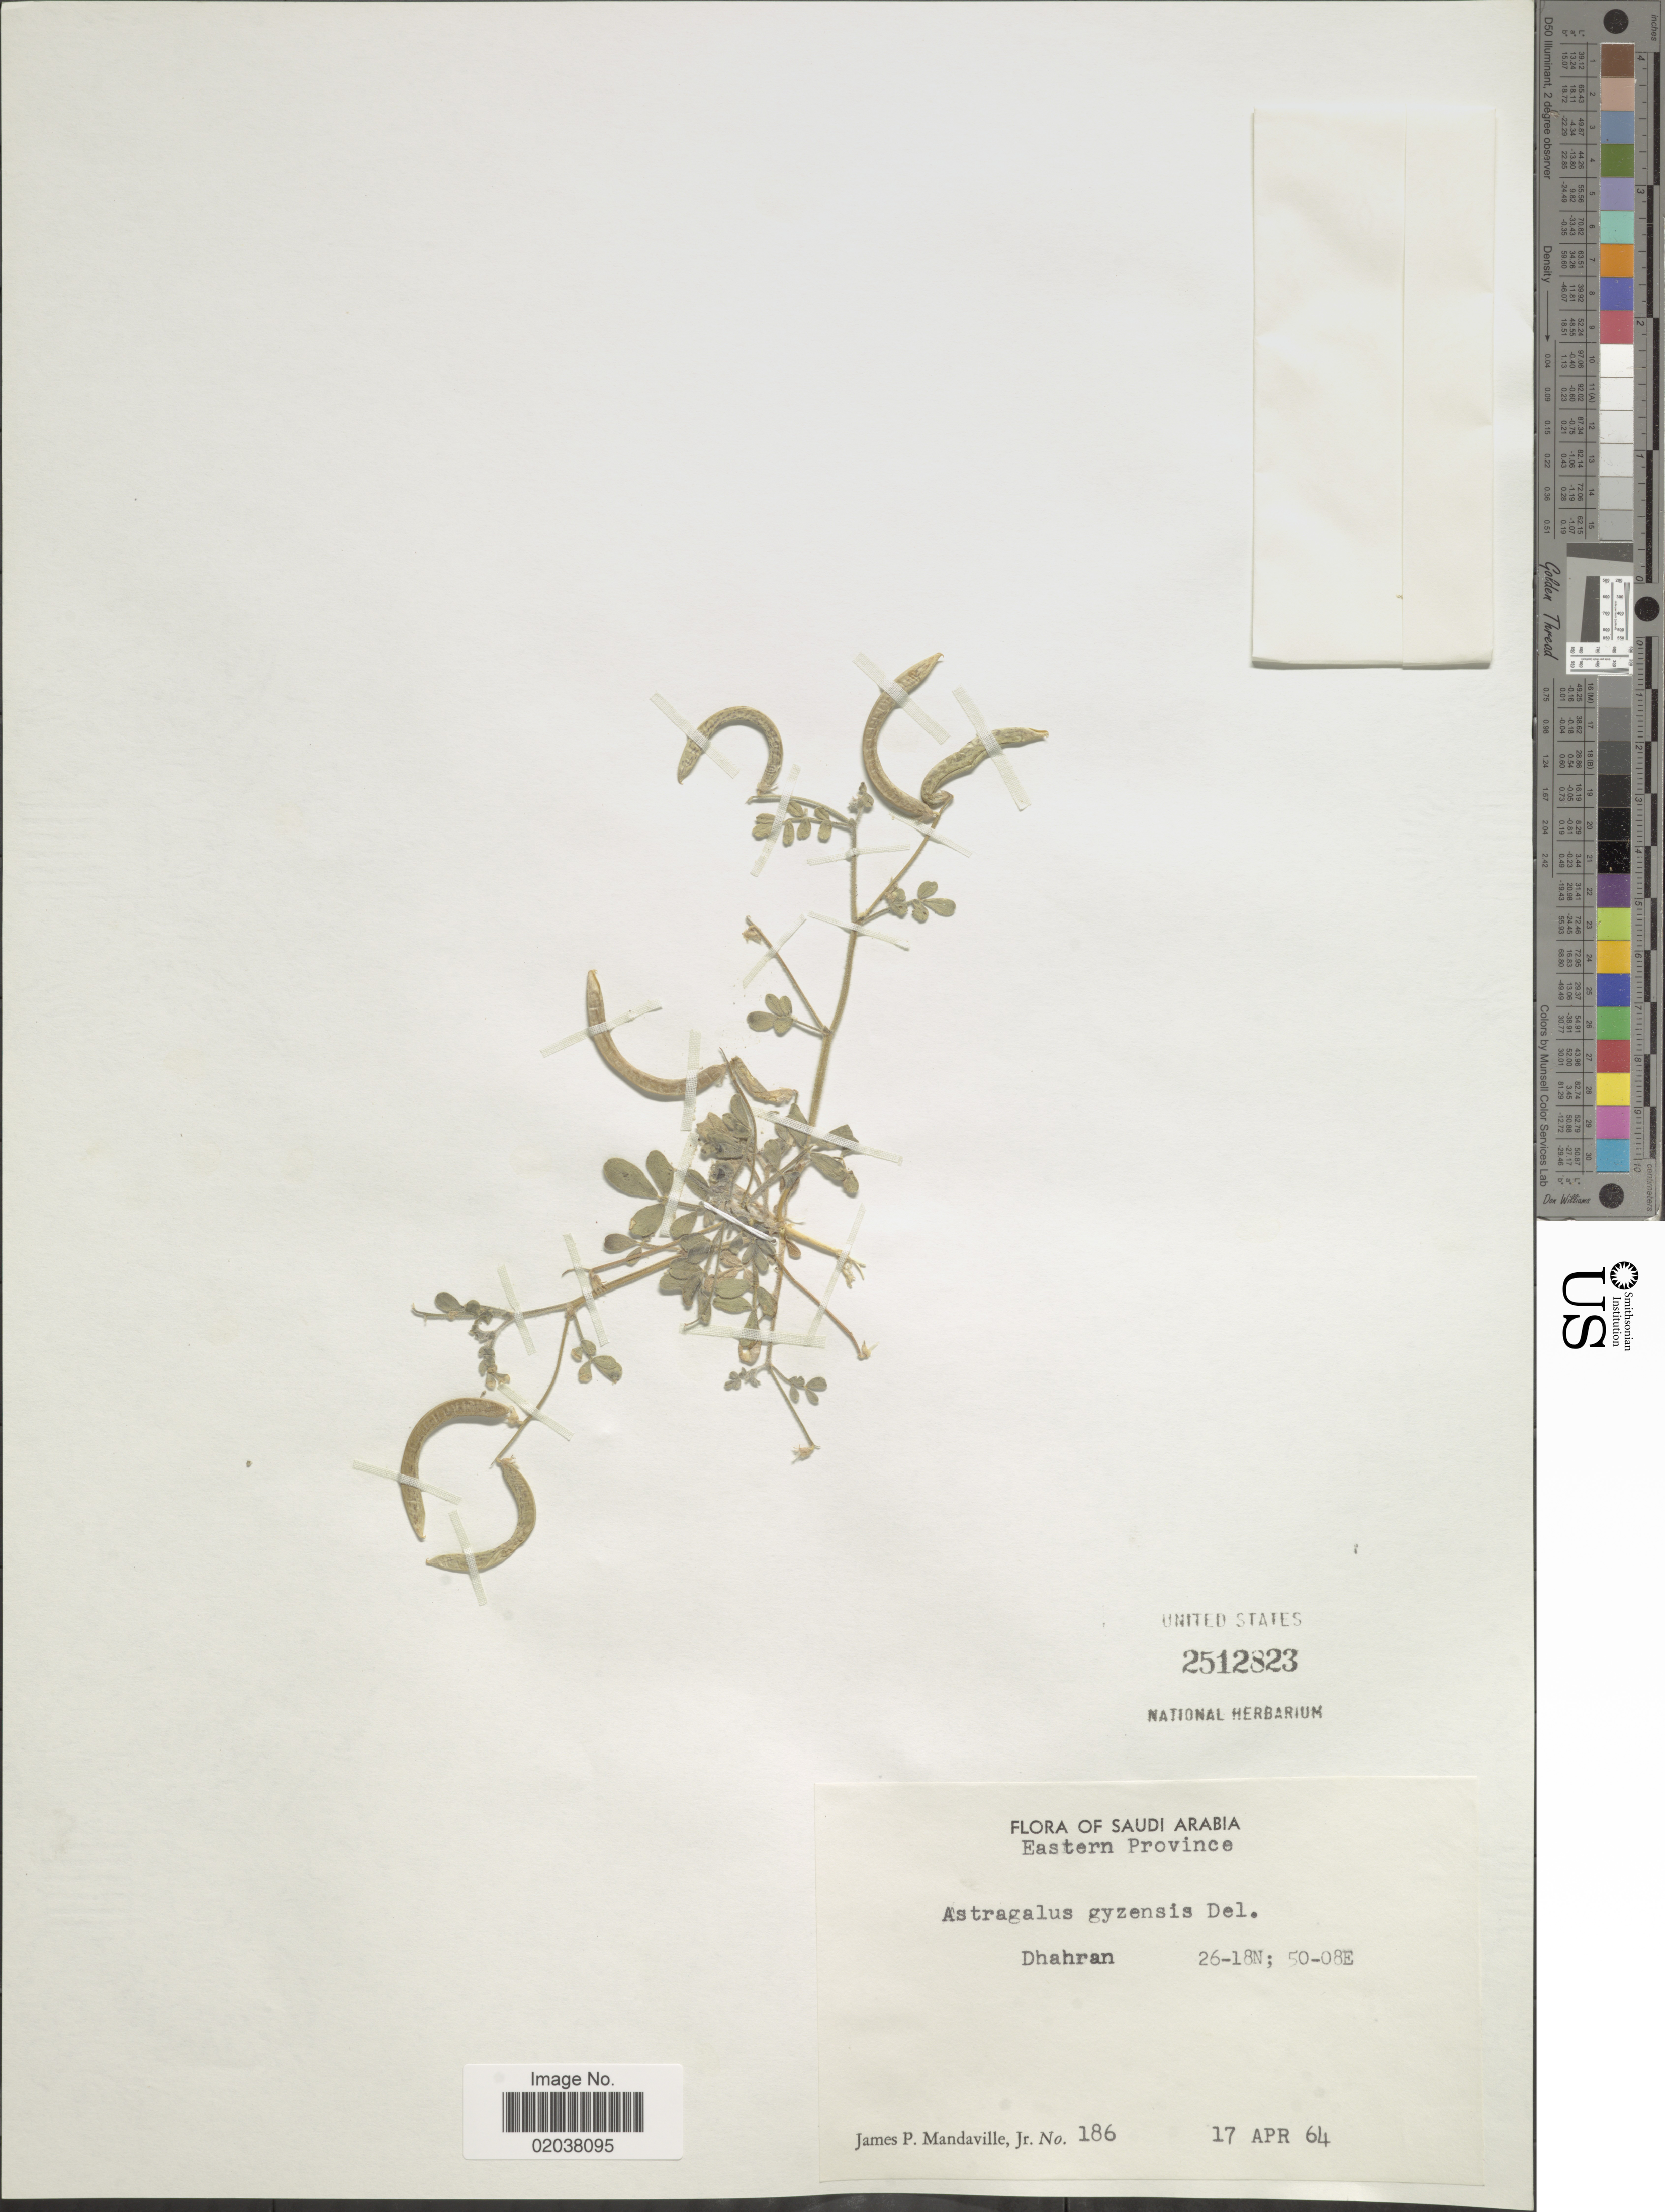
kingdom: Plantae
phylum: Tracheophyta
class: Magnoliopsida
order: Fabales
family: Fabaceae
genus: Astragalus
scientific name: Astragalus gyzensis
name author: Delile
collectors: J. Mandaville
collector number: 186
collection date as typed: Transcribed d/m/y: 17/4/64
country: Saudi Arabia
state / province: Ash Sharqiyah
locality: Eastern Province, Dhahran, 26-18N; 50-08E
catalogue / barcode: US 2512823